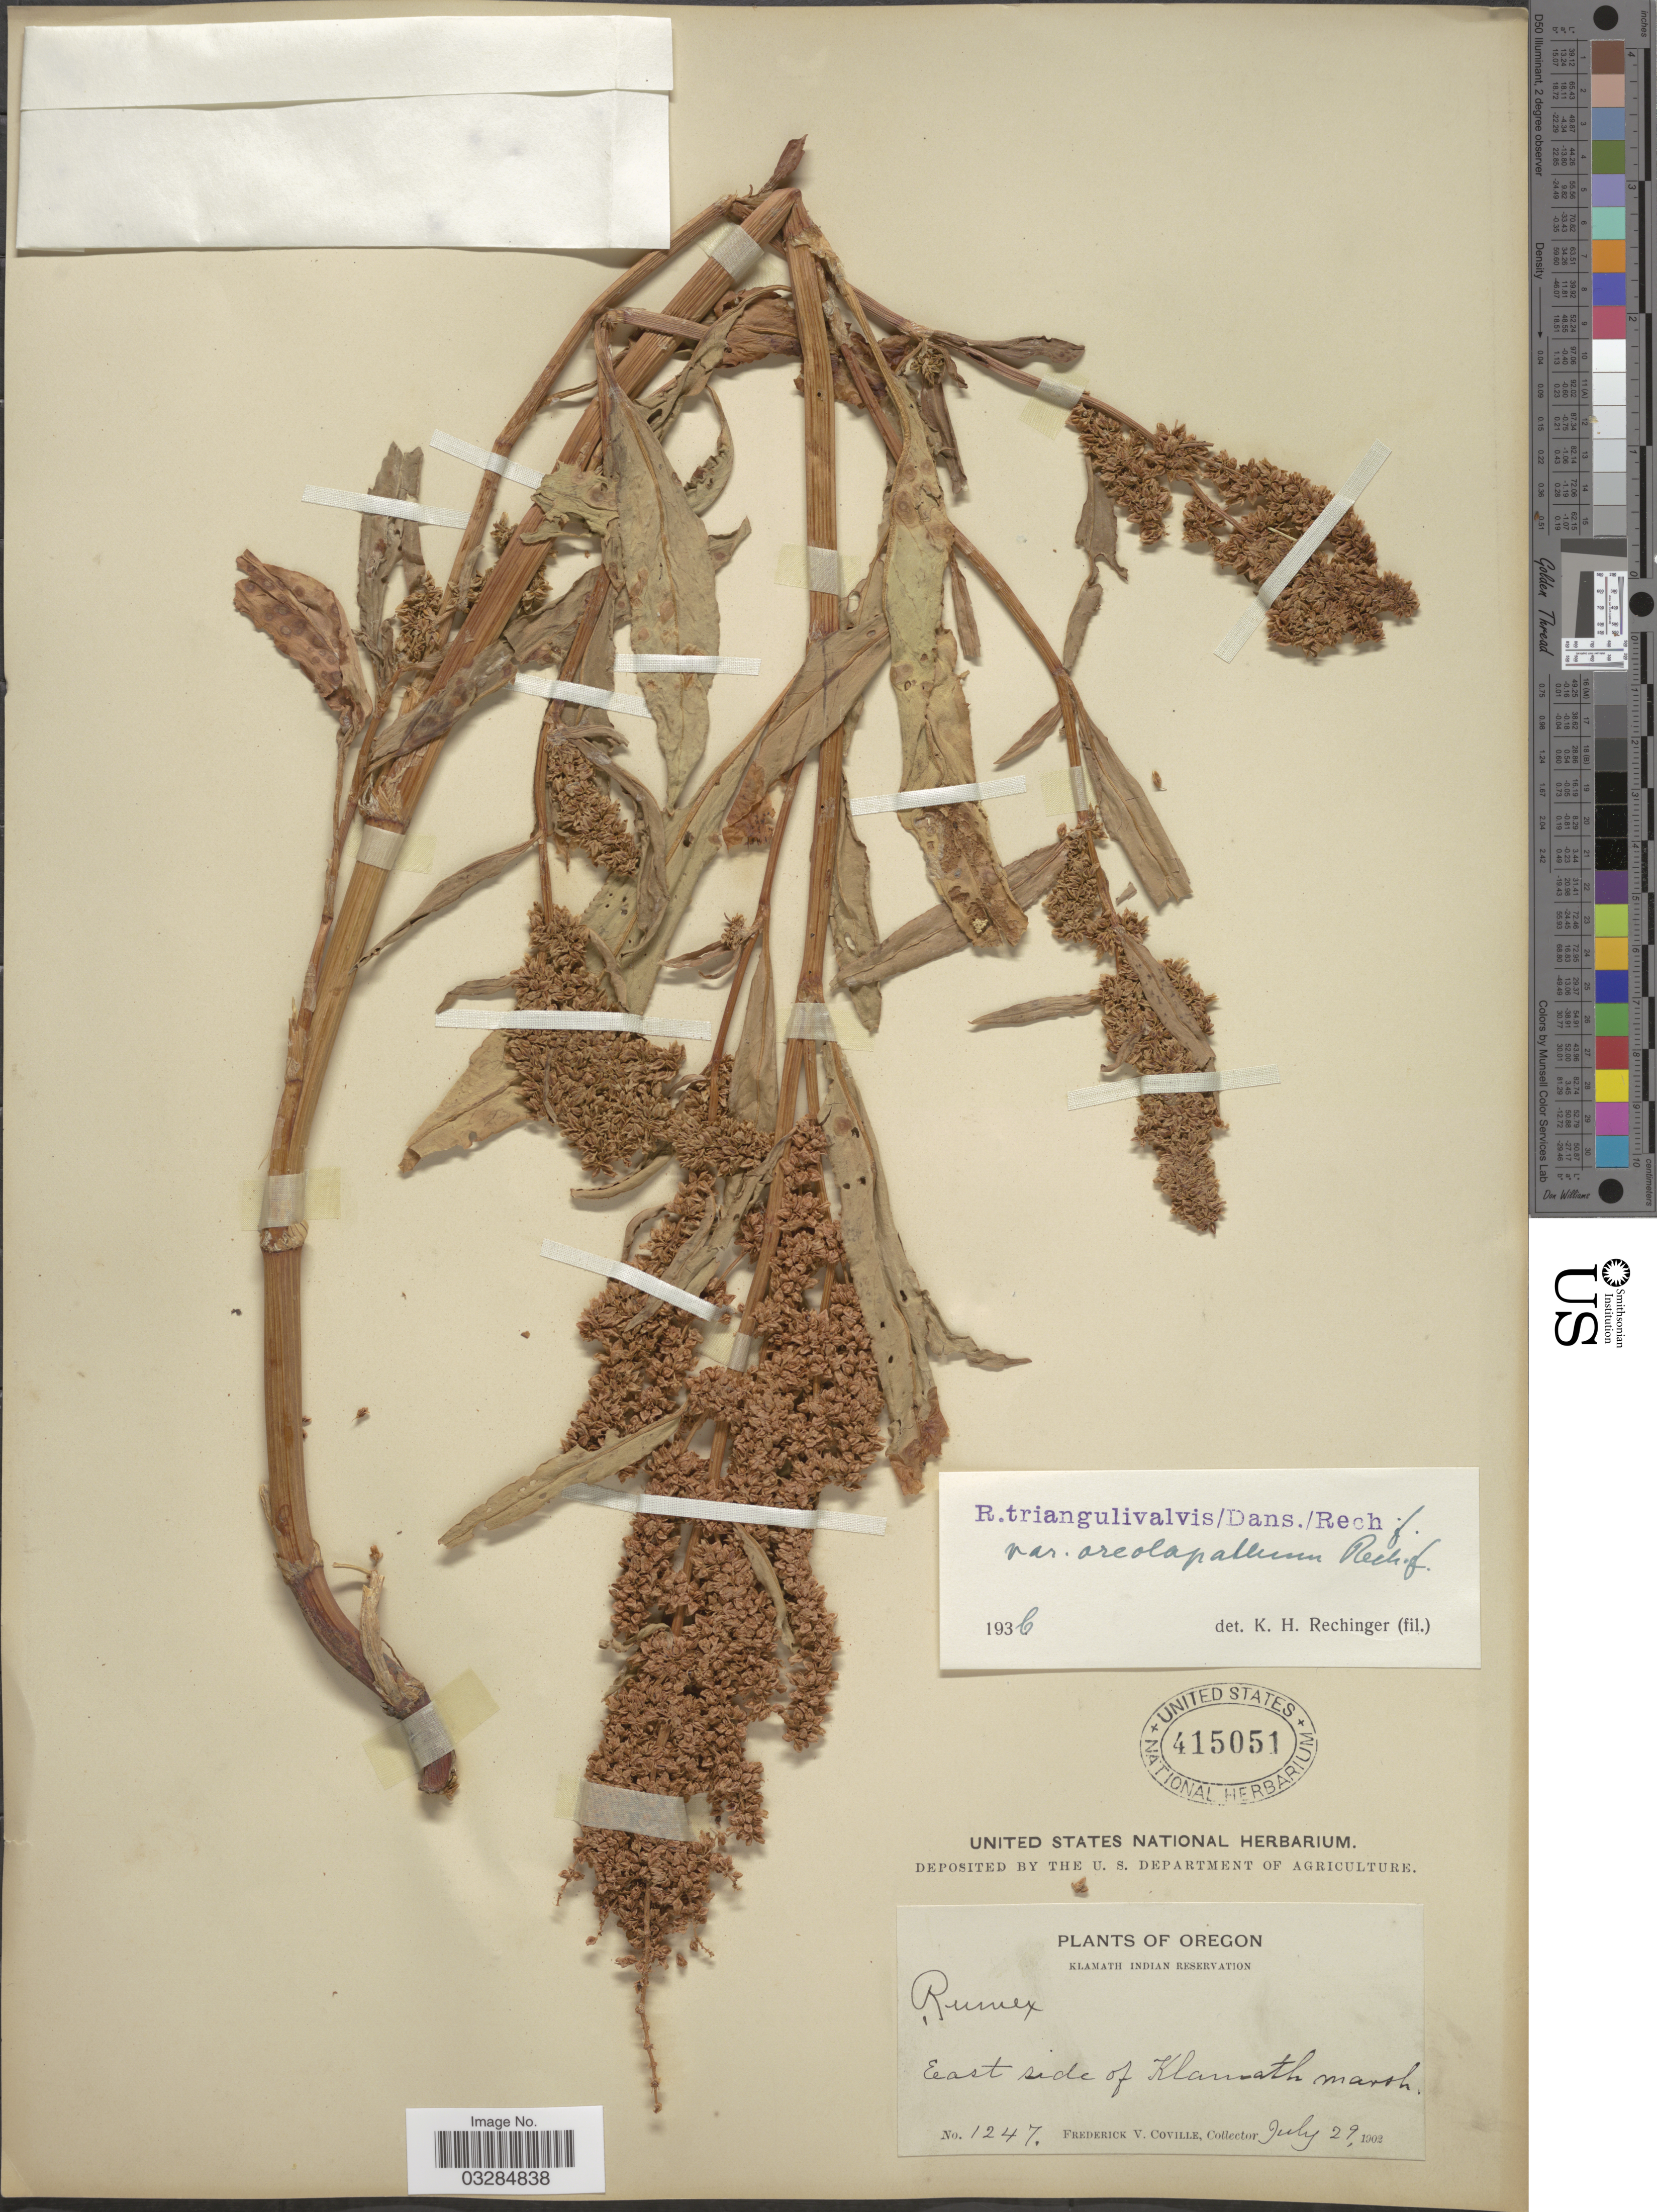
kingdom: Plantae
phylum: Tracheophyta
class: Magnoliopsida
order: Caryophyllales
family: Polygonaceae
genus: Rumex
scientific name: Rumex triangulivalvis var. oreolapathum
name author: Rech. f.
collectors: F. V. Coville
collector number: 1247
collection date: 1902-07-29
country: United States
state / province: Oregon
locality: Klamath Indian Reservation. East side of Klamath marsh.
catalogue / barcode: US 415051